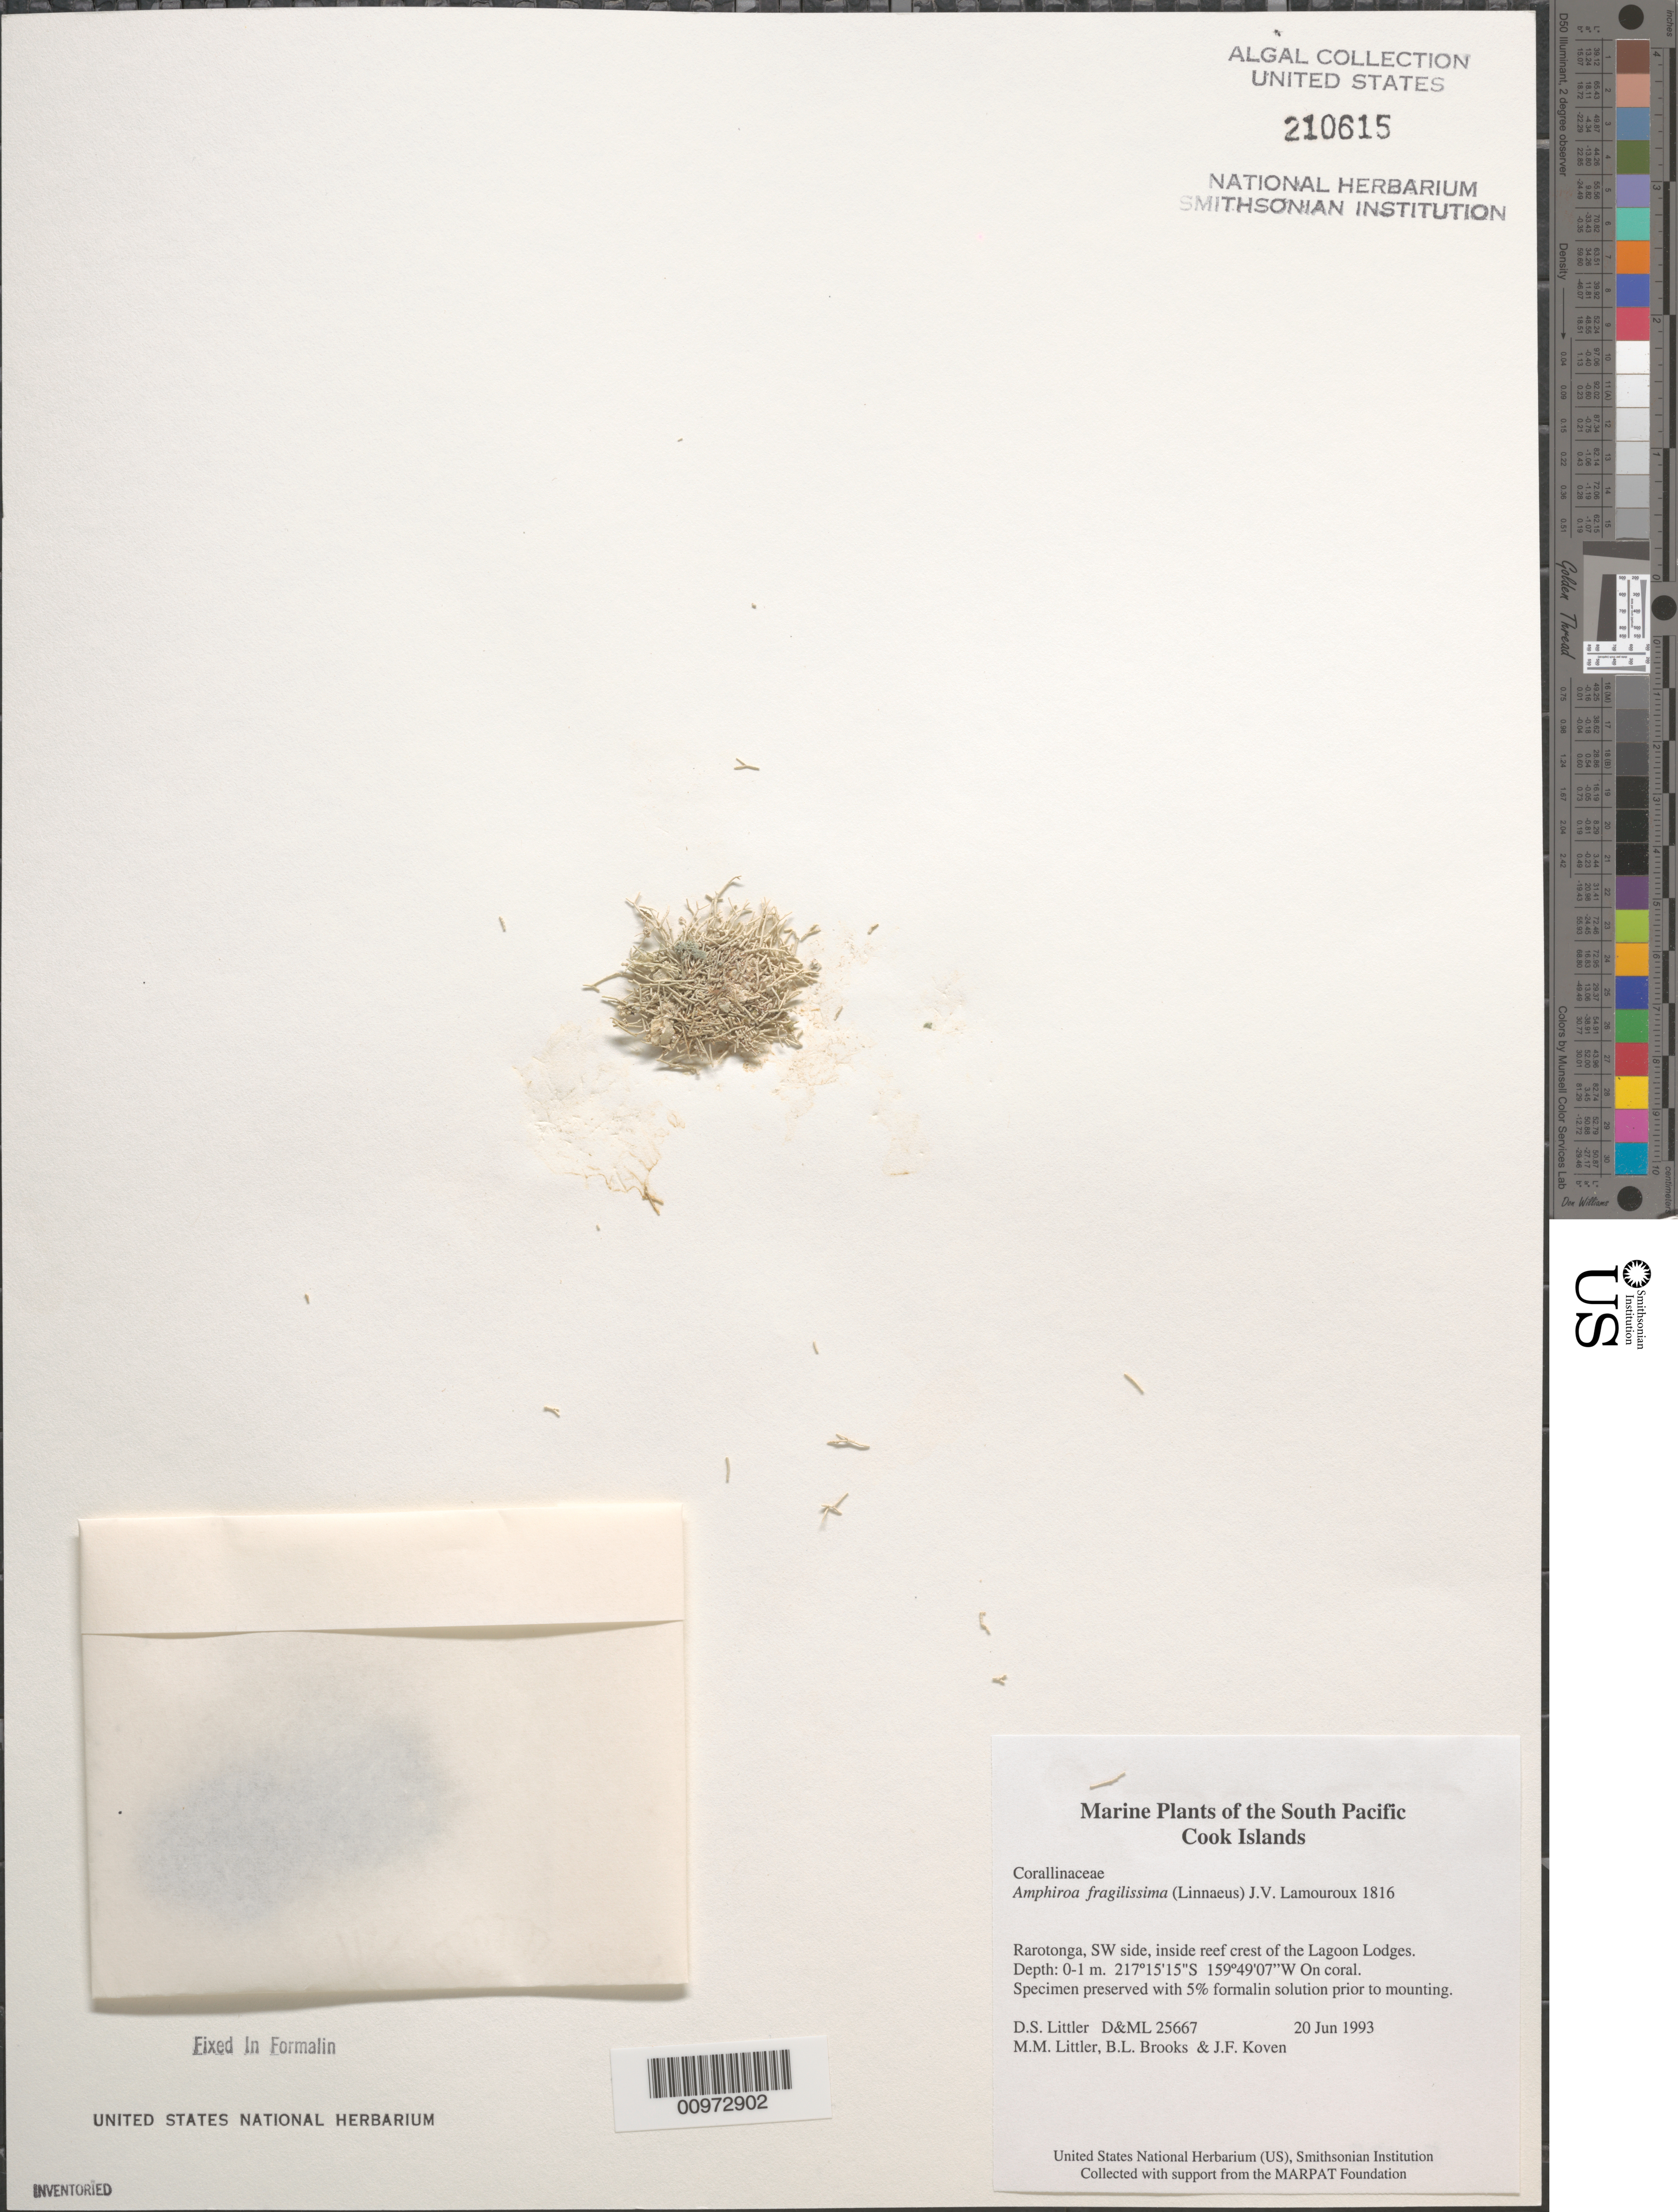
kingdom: Plantae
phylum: Rhodophyta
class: Florideophyceae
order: Corallinales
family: Lithophyllaceae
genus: Amphiroa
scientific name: Amphiroa fragilissima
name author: (L.) J.V.Lamouroux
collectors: D. S. Littler, M. M. Littler, B. Brooks & J. Koven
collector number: D&ML 22667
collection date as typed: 20 Jun 1993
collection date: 1993-06-20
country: Cook Islands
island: Rarotonga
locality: Lagoon Lodges, inside reef crest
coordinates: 21 15'15"S, 159 49'07"W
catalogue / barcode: US 210615